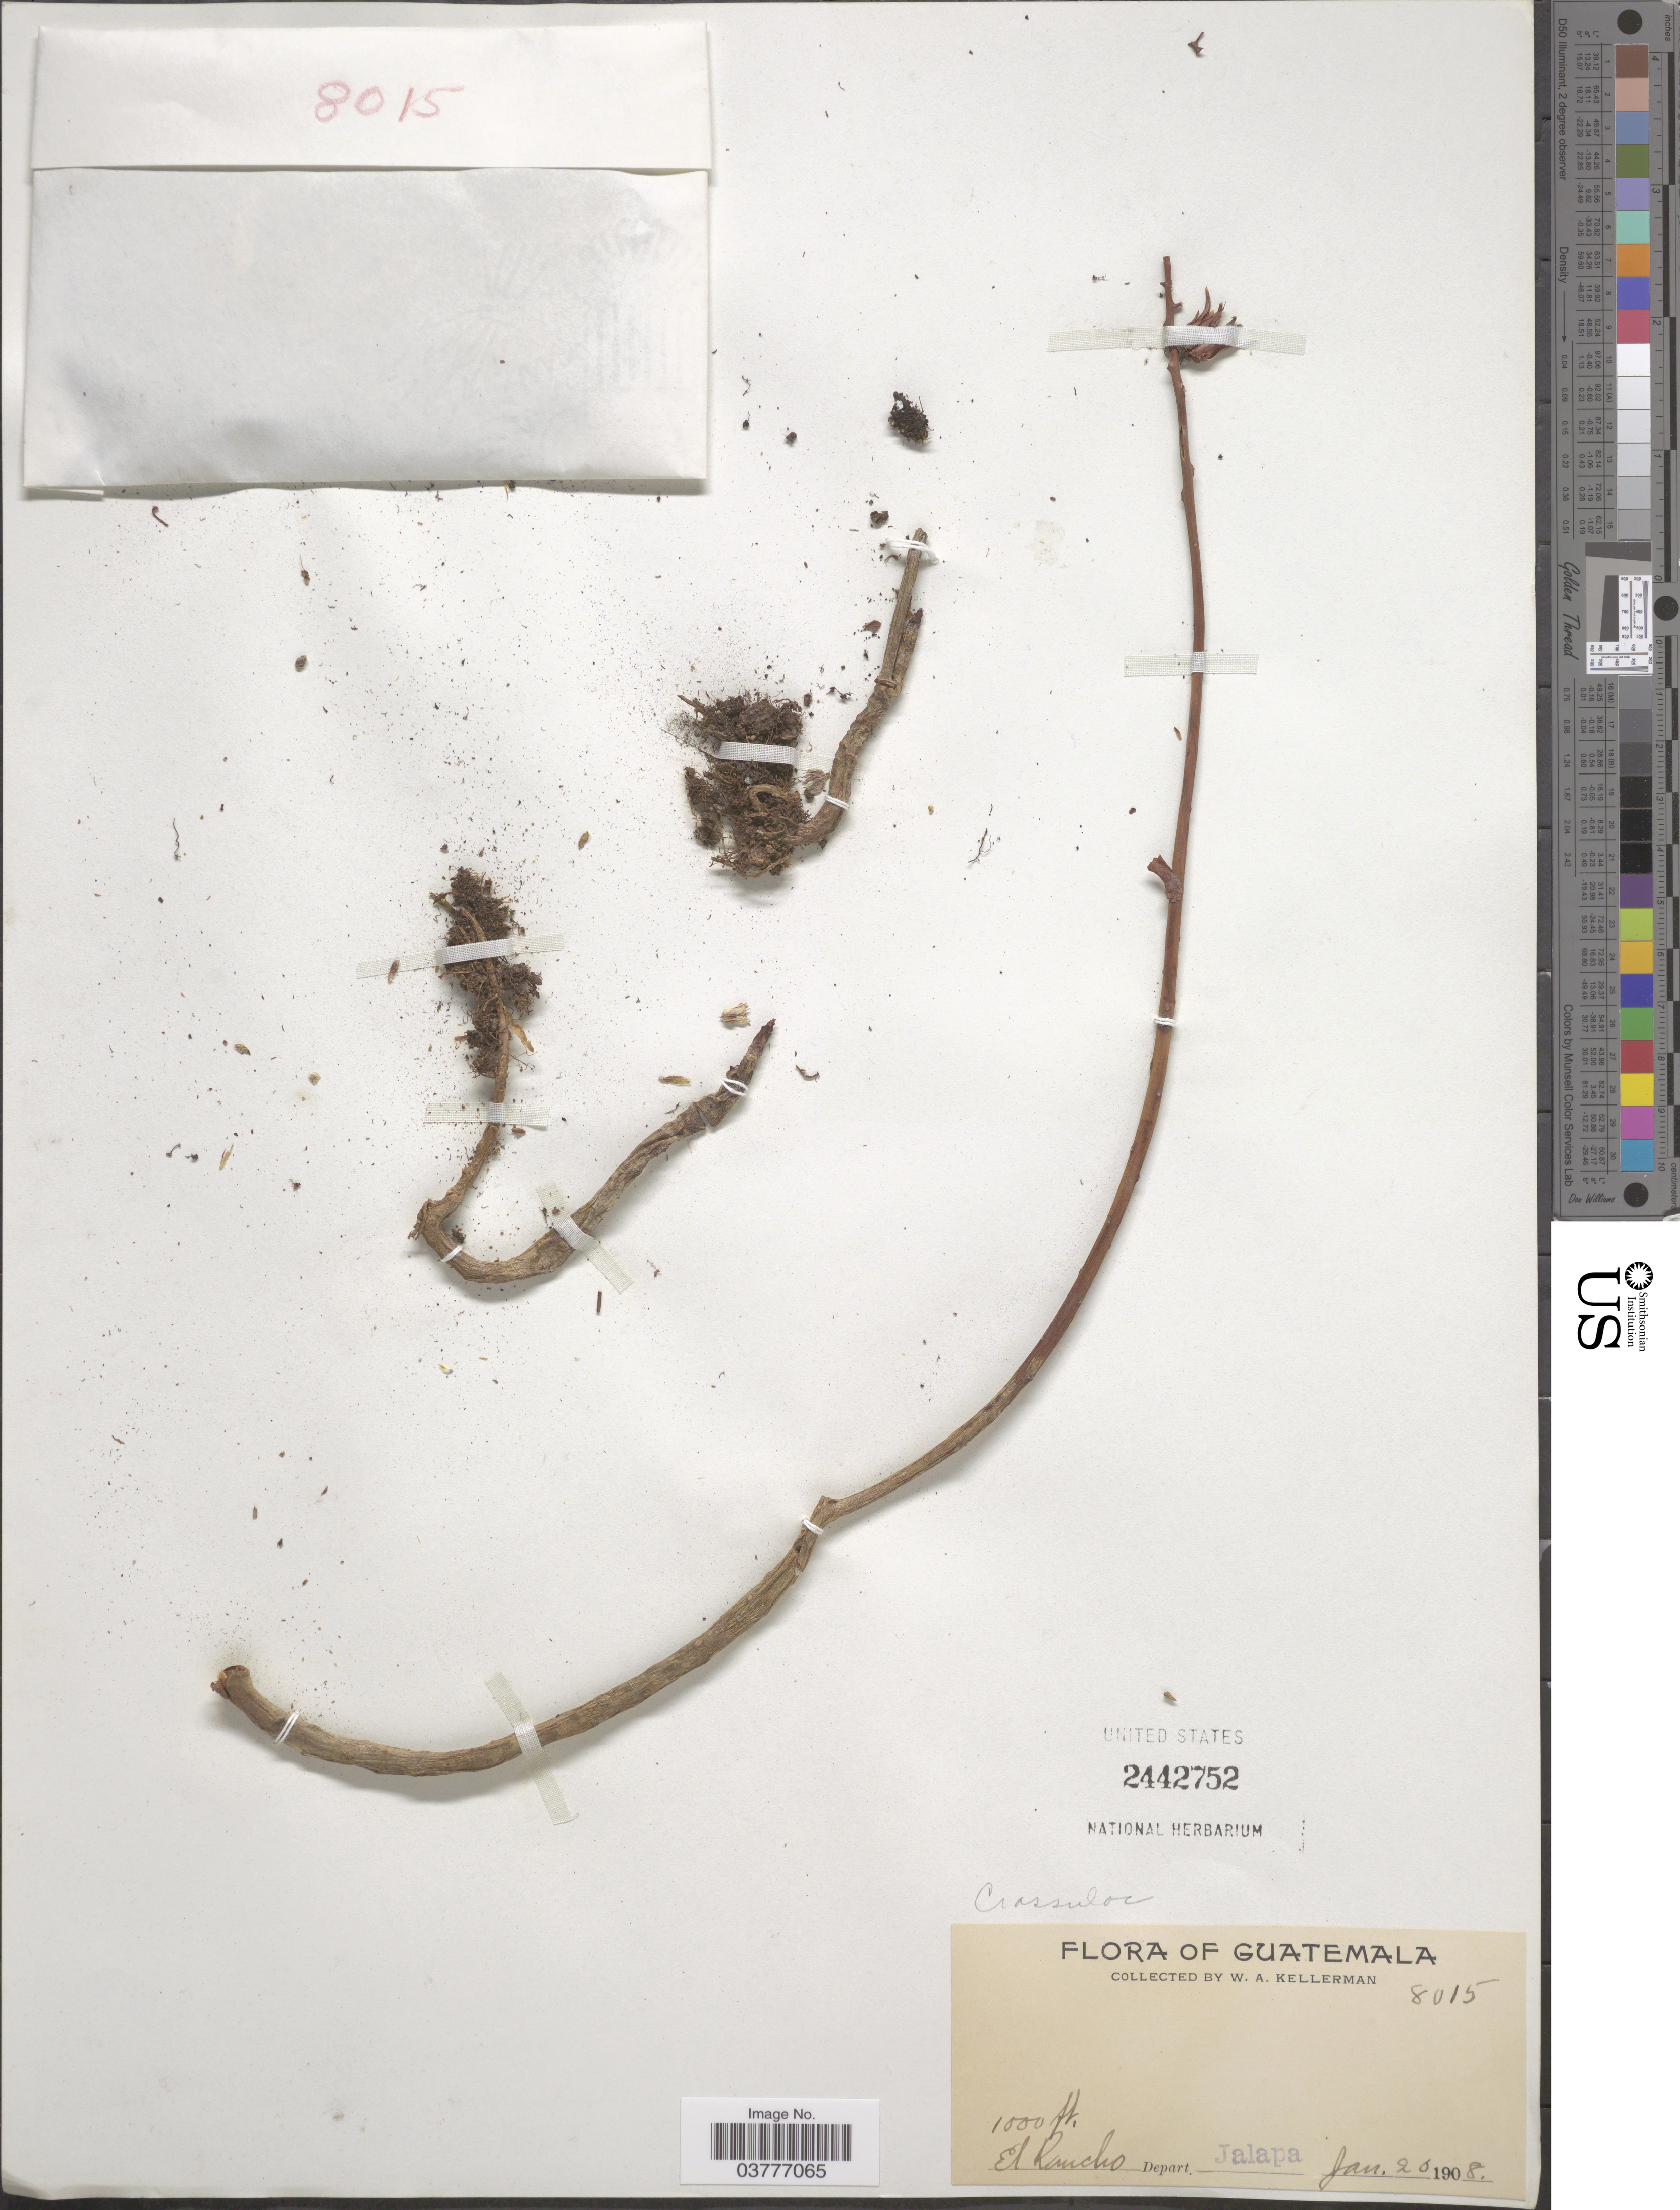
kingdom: Plantae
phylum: Tracheophyta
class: Magnoliopsida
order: Saxifragales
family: Crassulaceae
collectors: W. Kellerman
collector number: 8015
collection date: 1908-01-20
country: Guatemala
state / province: Jalapa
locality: El Rancho. Depart. Jalapa.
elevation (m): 305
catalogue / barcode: US 2442752